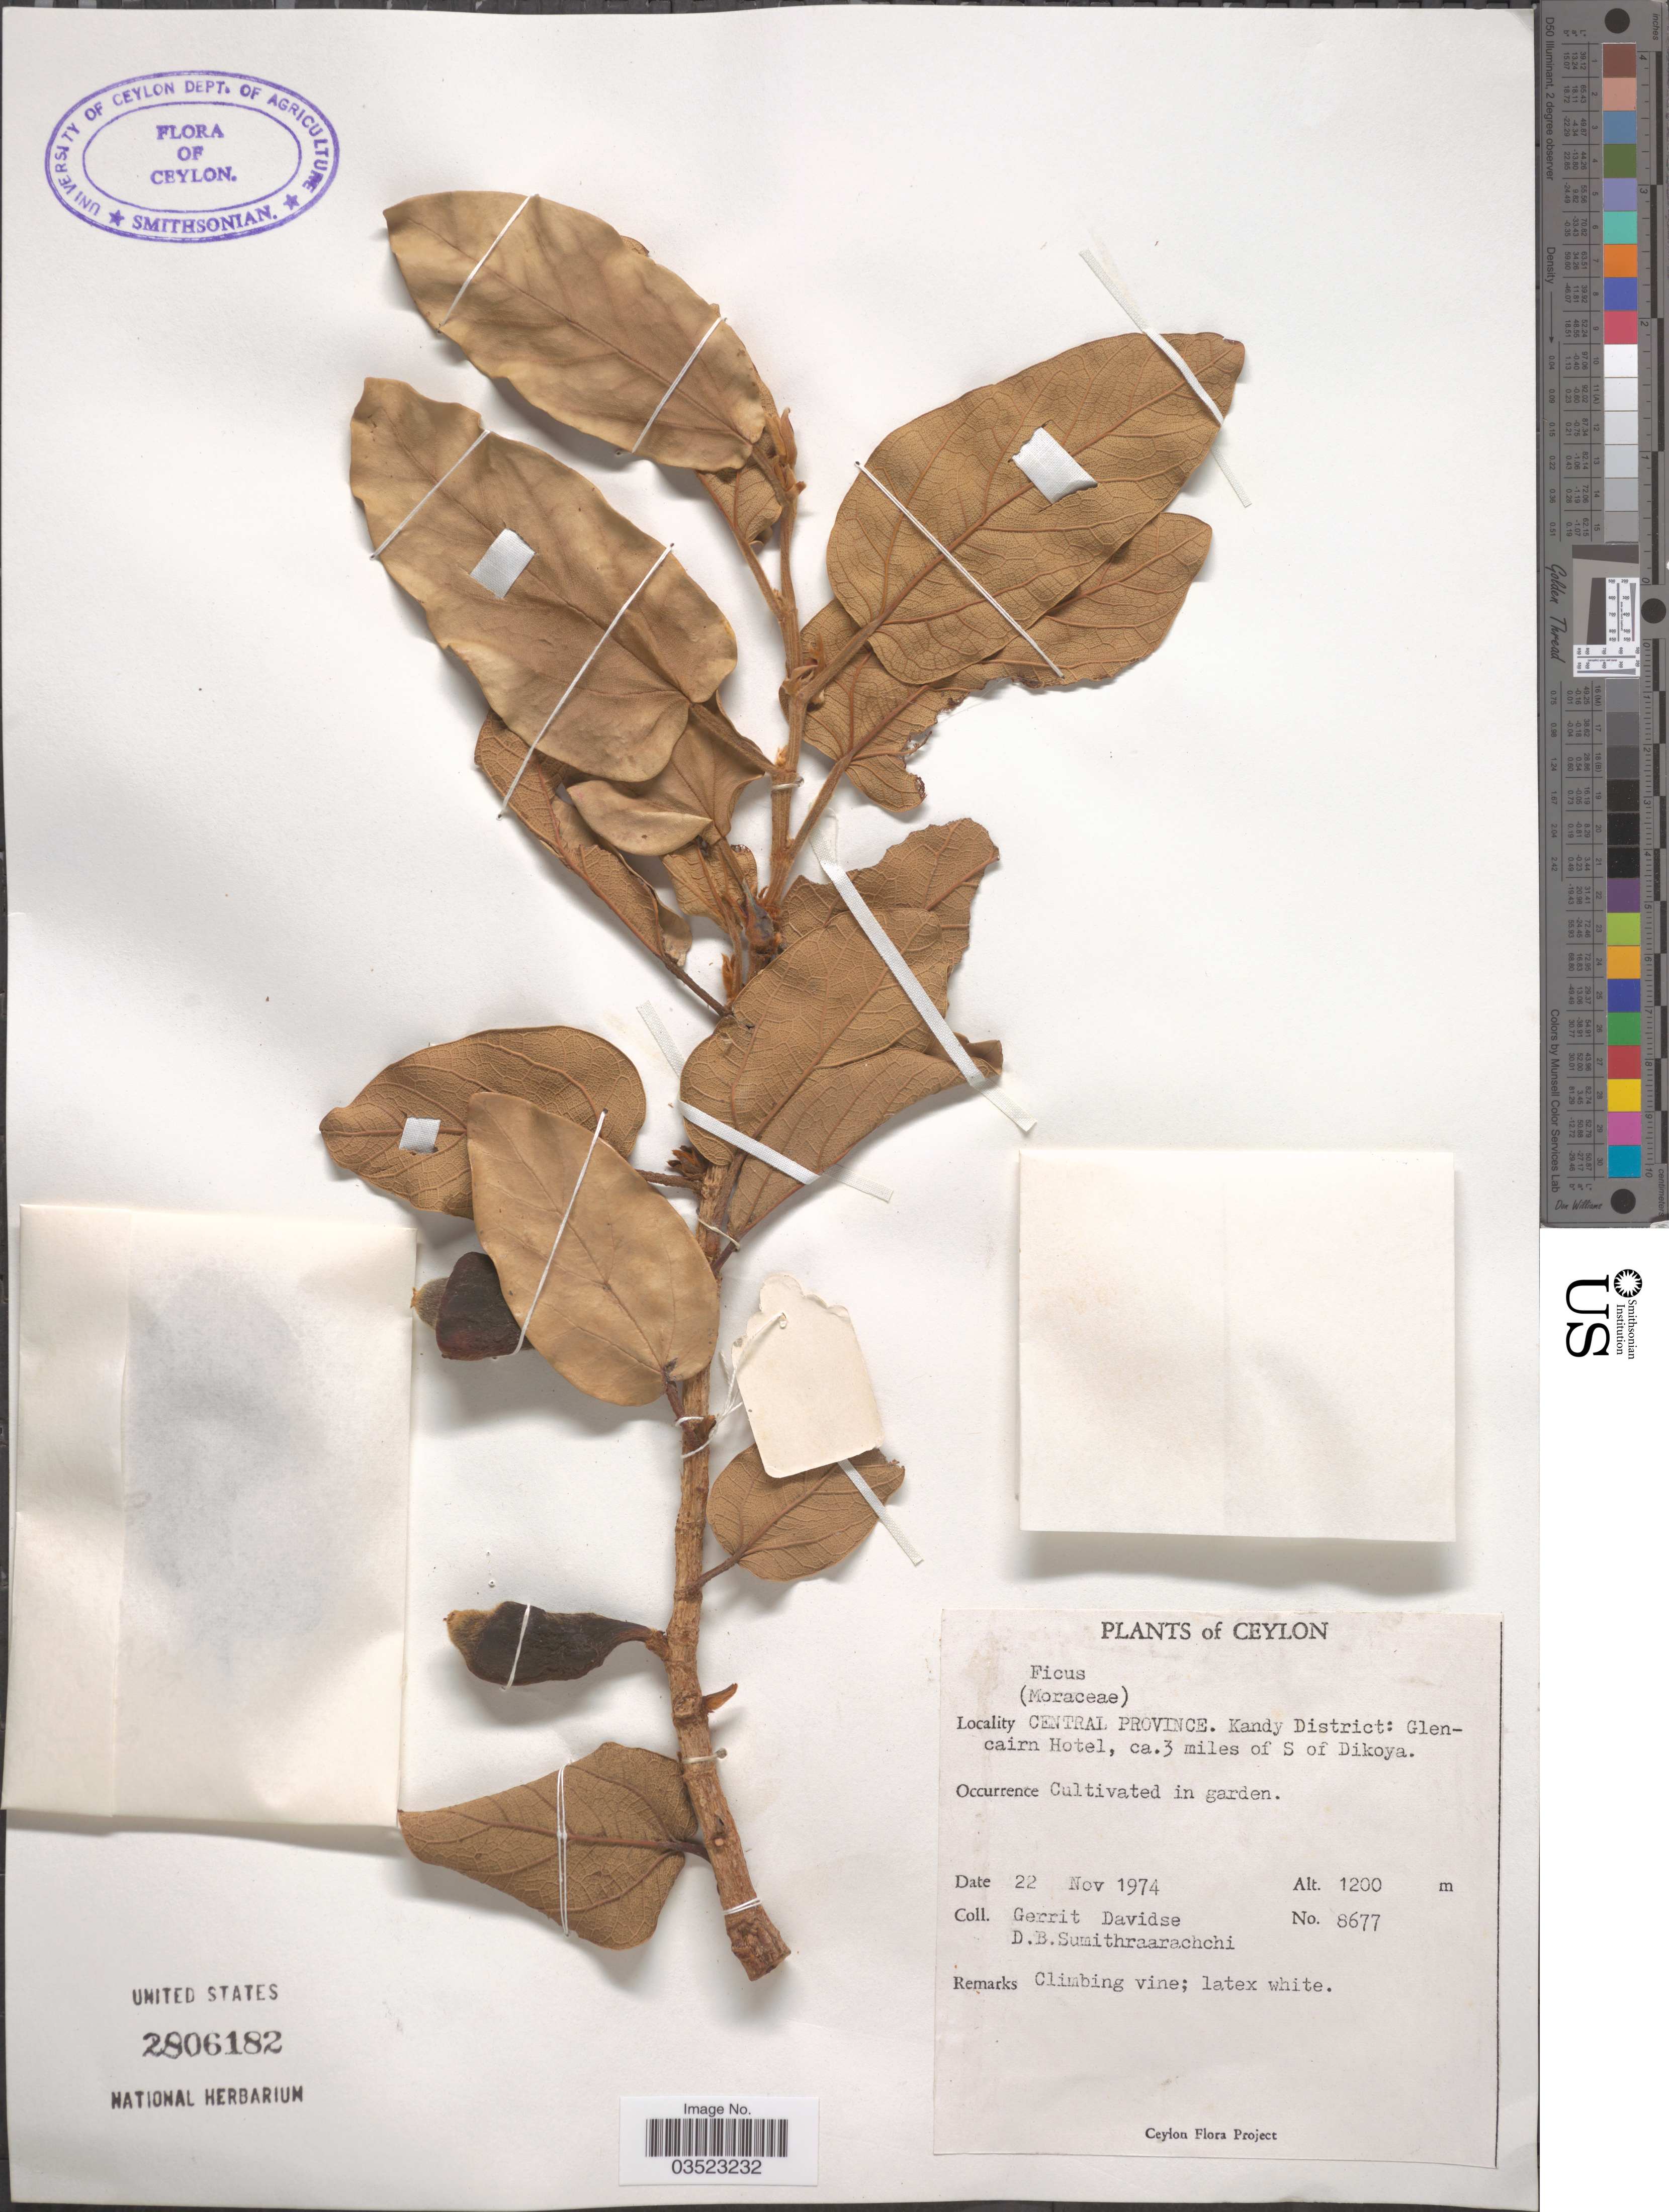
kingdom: Plantae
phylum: Tracheophyta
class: Magnoliopsida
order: Rosales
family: Moraceae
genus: Ficus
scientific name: Ficus sp.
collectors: G. Davidse & D. B. Sumithraarachchi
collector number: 8677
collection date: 1974-11-22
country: Sri Lanka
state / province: Central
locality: Ceylon. Kandy District: Glencairn Hotel, ca. 3 miles of S of Dikoya.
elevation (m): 1200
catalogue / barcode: US 2806182